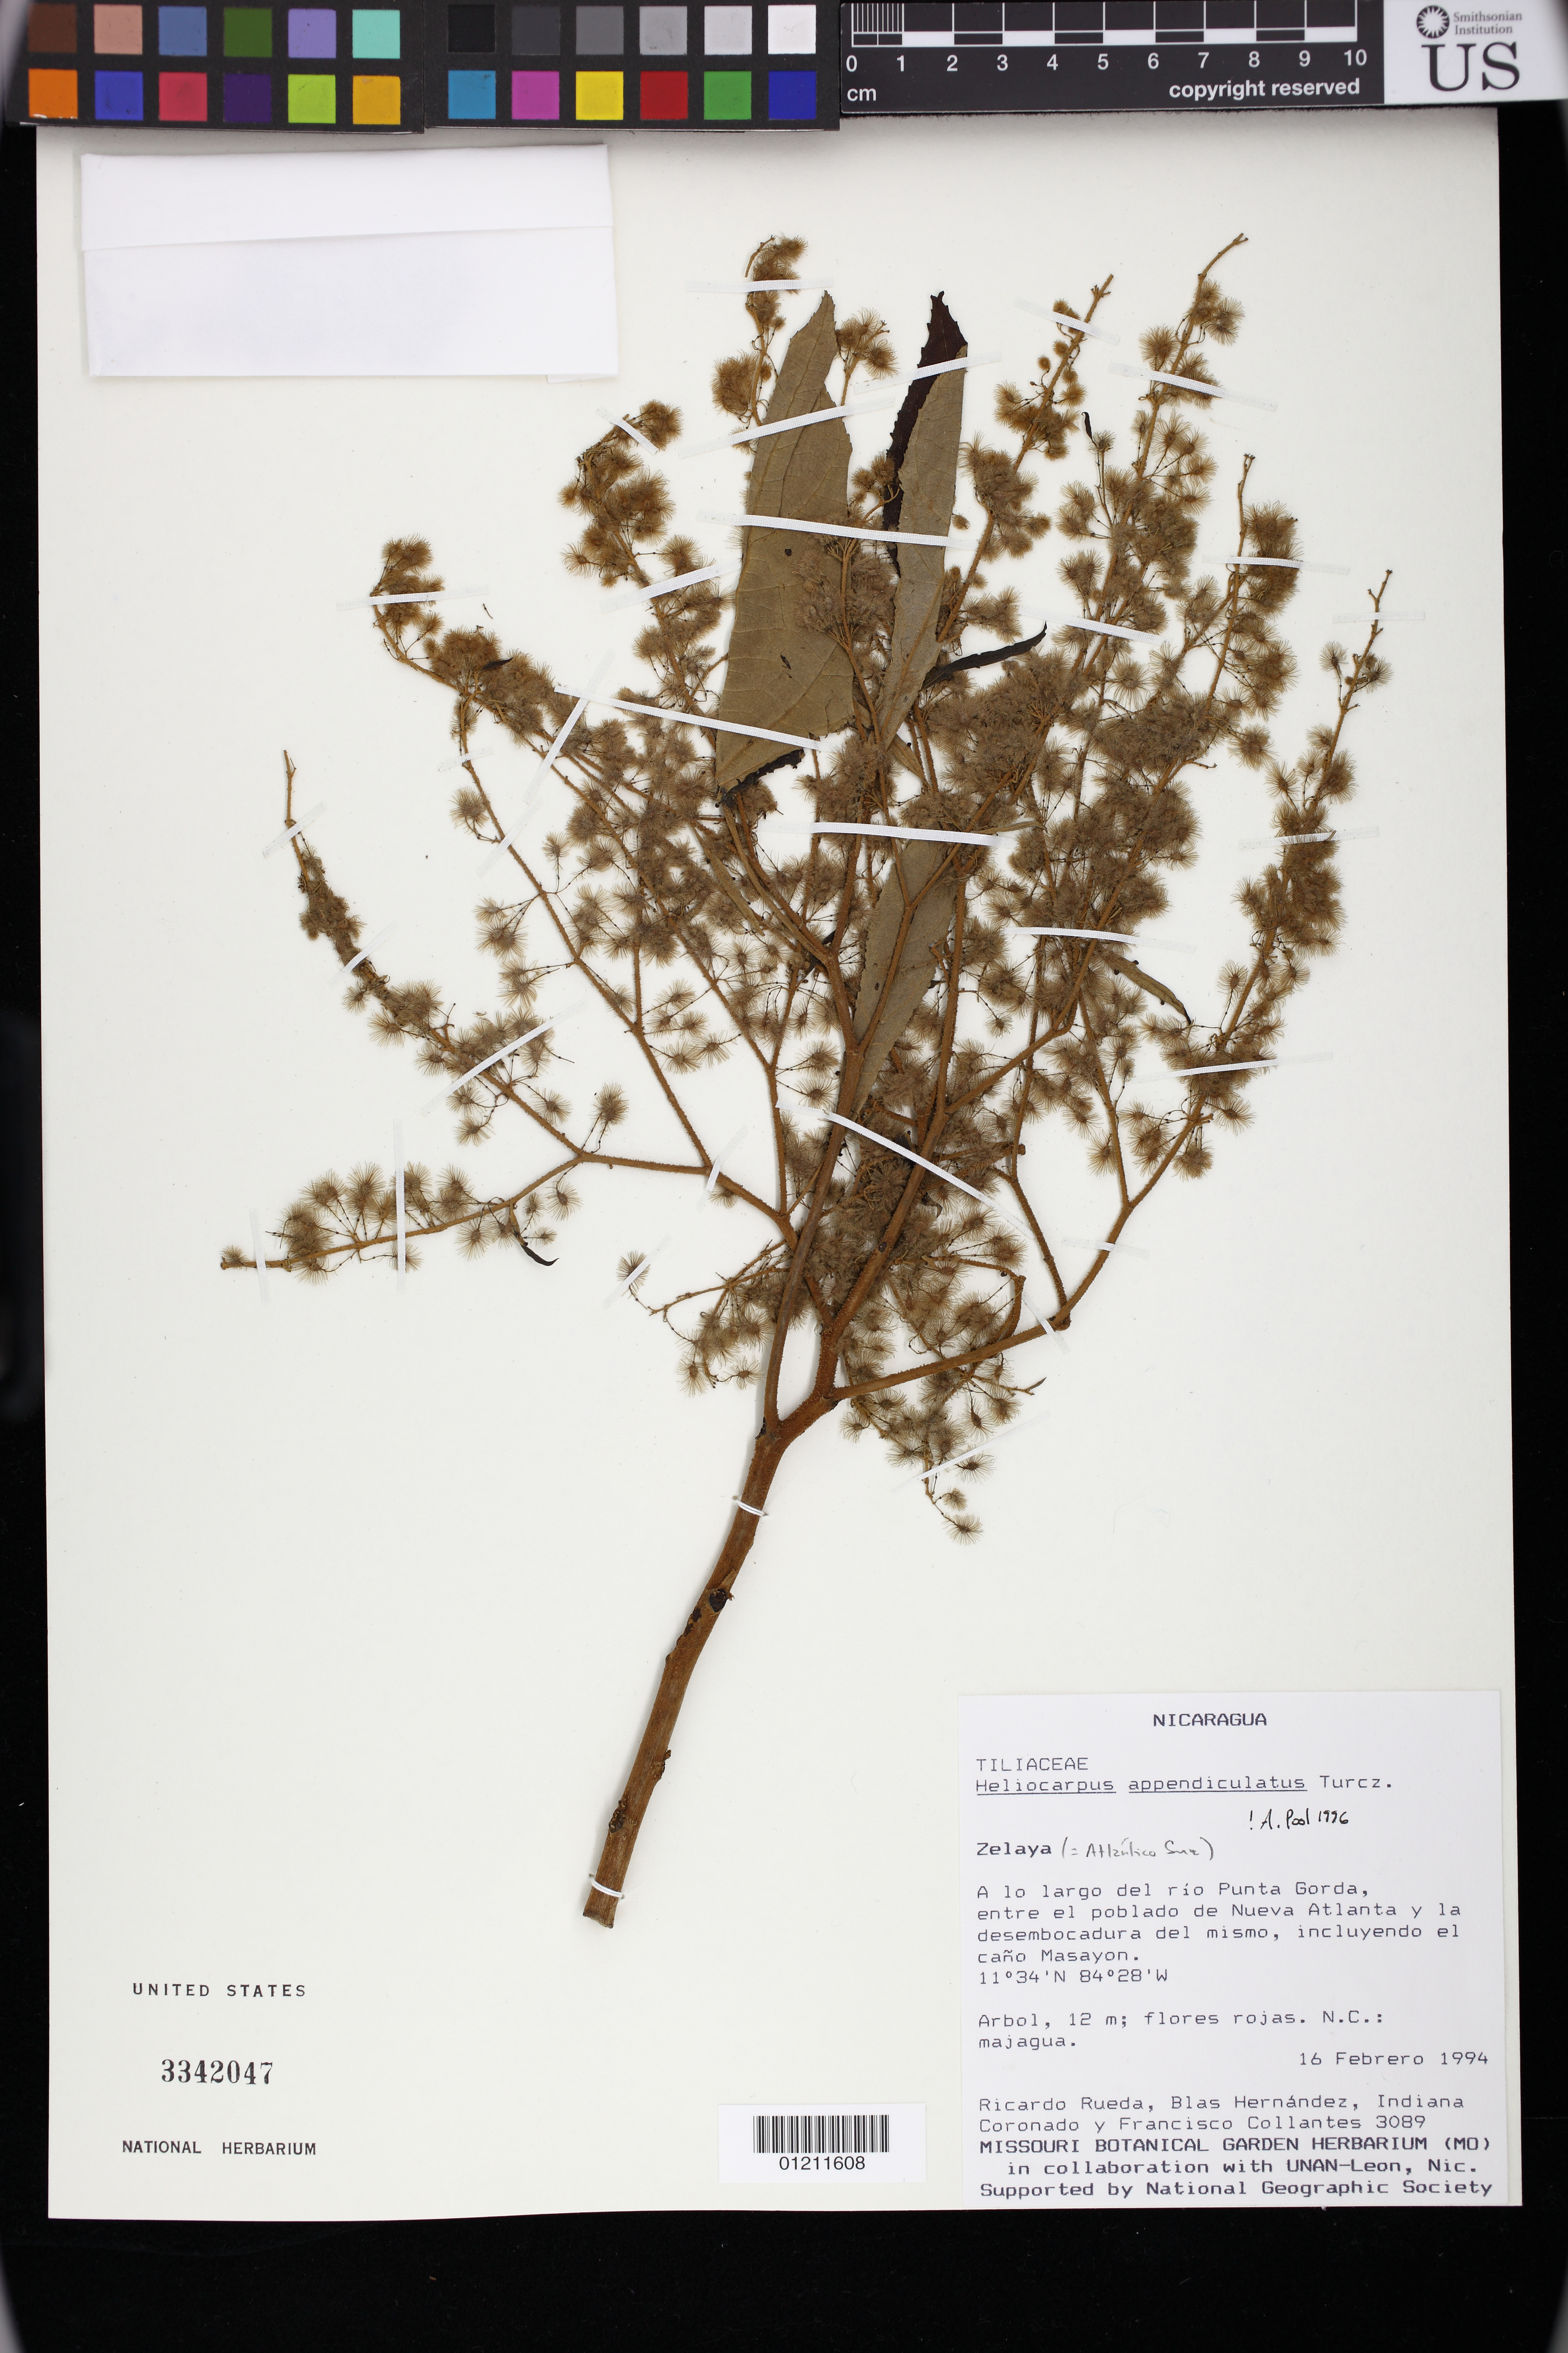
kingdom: Plantae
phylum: Tracheophyta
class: Magnoliopsida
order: Malvales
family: Malvaceae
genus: Heliocarpus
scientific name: Heliocarpus appendiculatus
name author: Turcz.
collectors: R. Rueda, B. Hernández, I. Coronado & F. Collantes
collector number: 3089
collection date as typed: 16 Feb 1994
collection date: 1994-02-16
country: Nicaragua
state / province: Atlantico Sur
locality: Zelaya (Atlšntico Sur). A lo largo del rio PUnta Gorda, entre el poblado de Nueva Atlanta y la desembocadura del mismo, incluyendo el cano Masayon.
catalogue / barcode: US 3342047